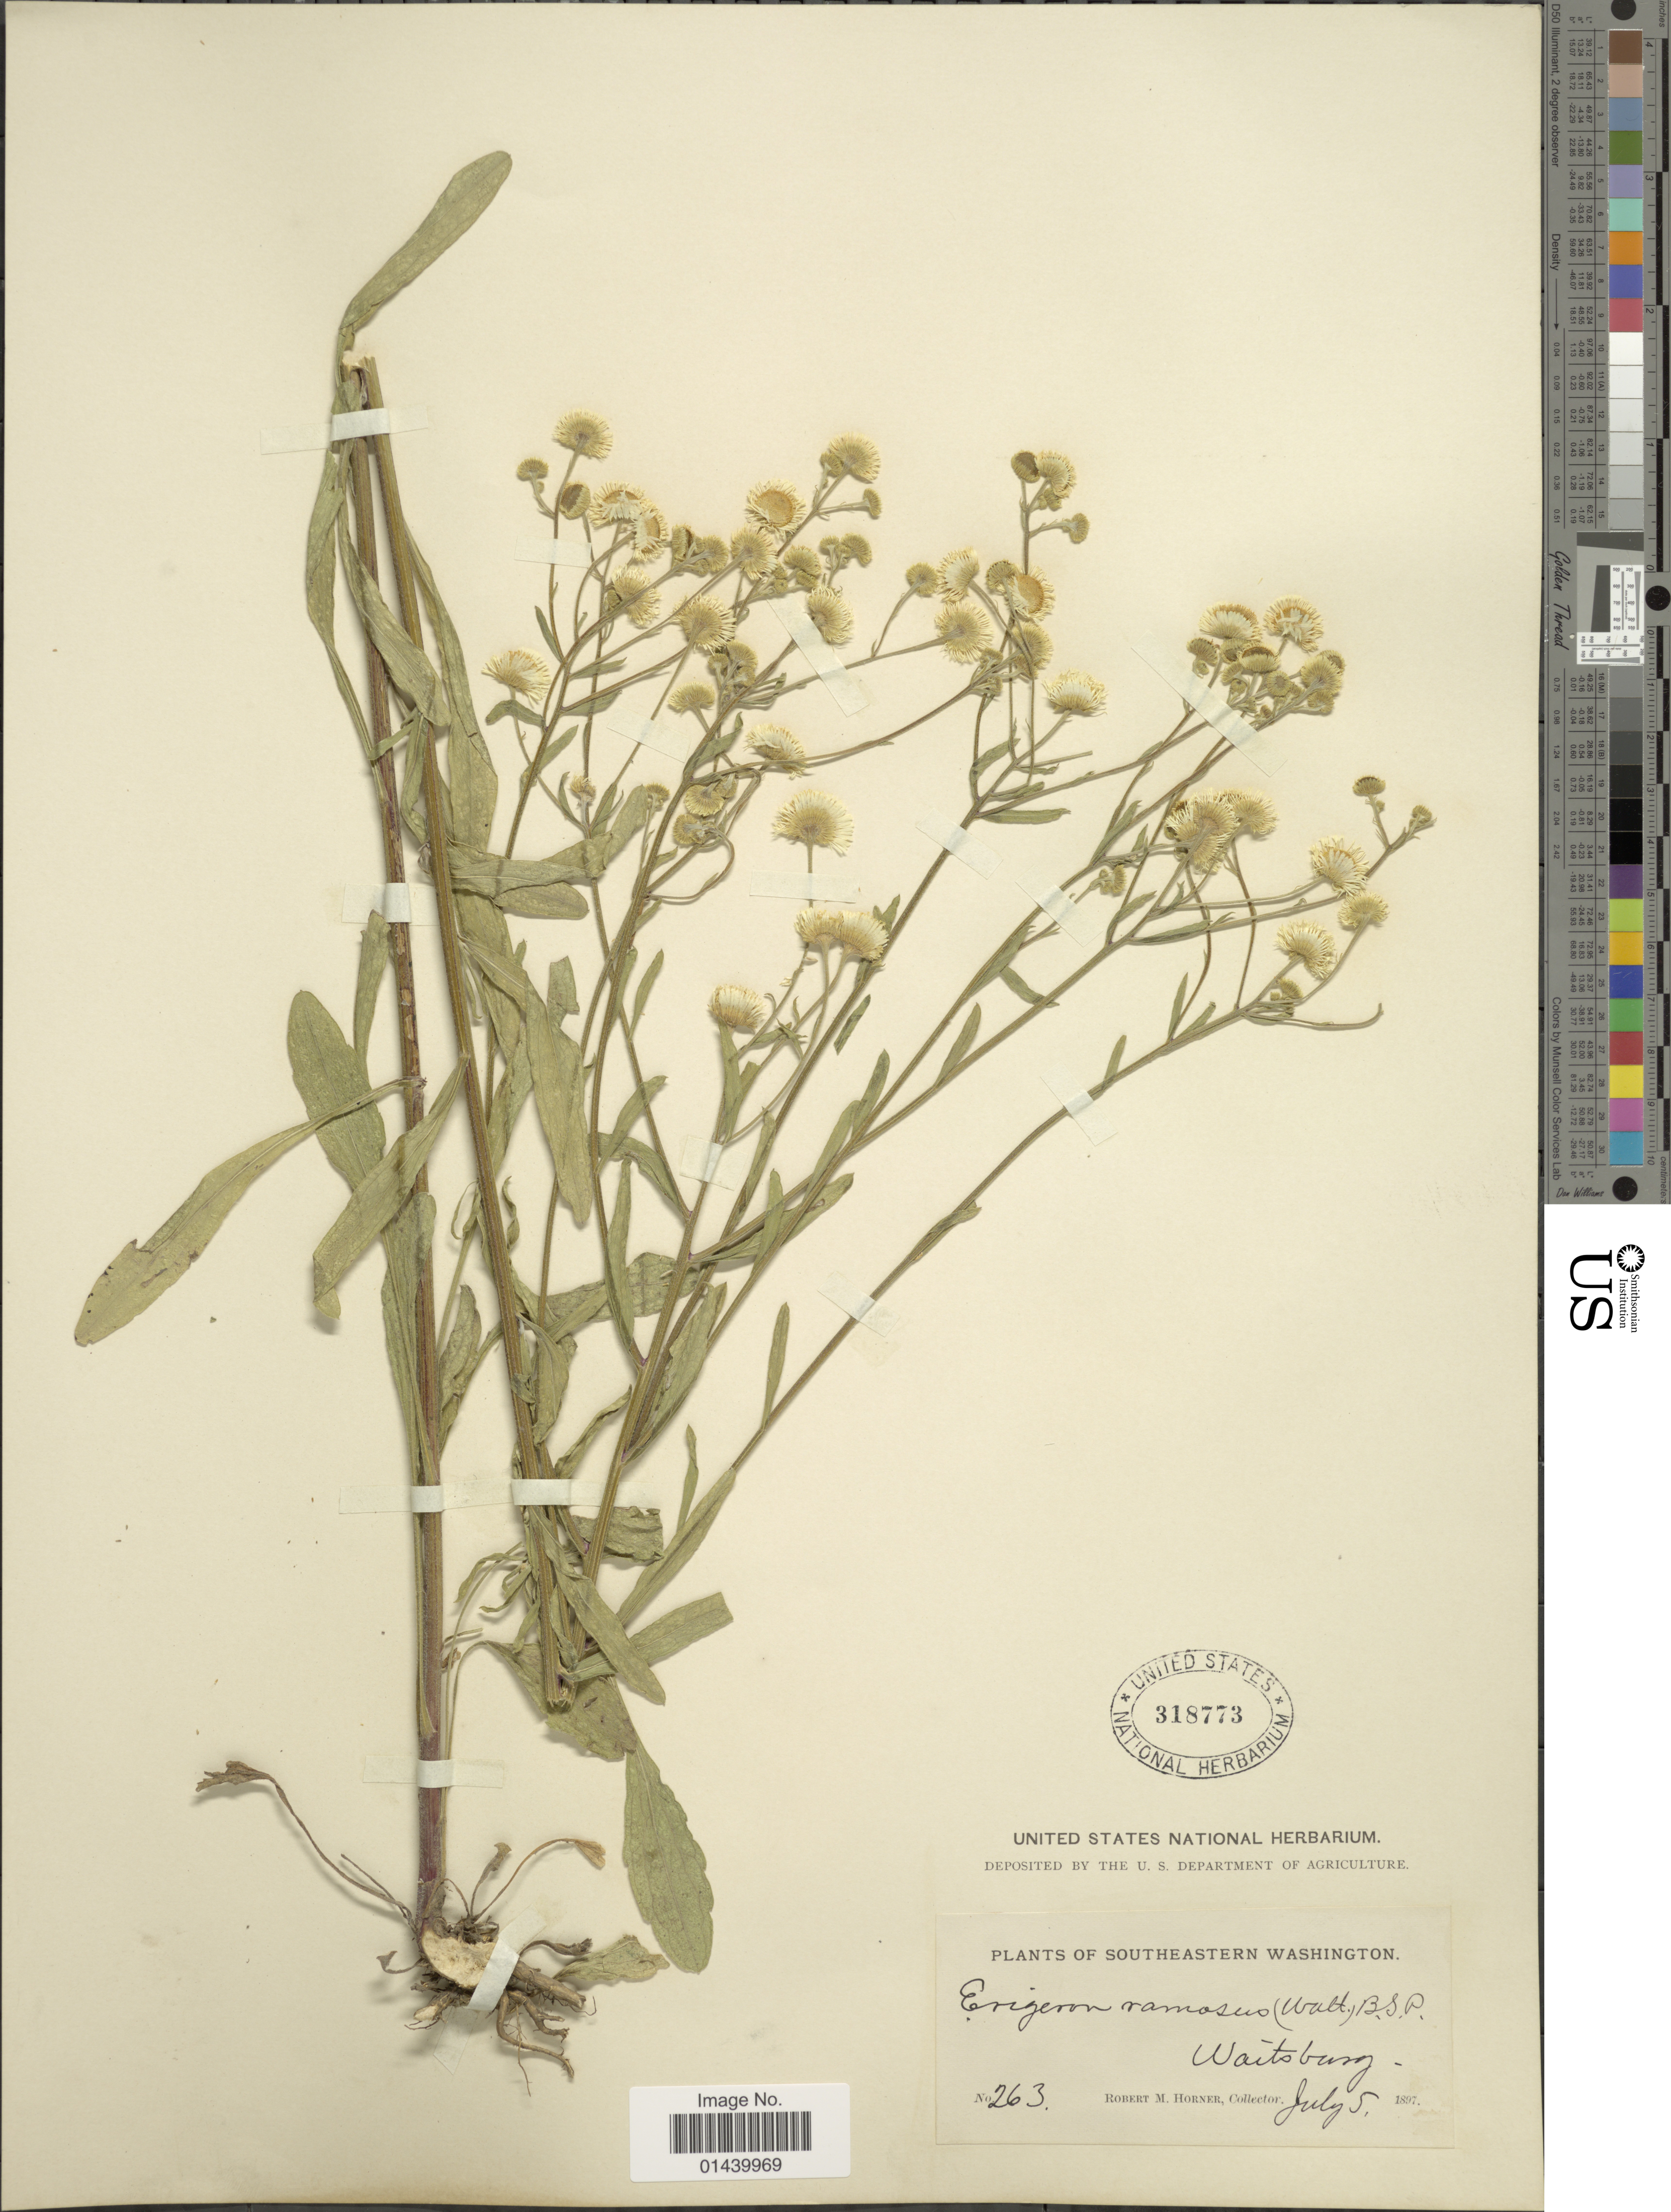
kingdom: Plantae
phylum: Tracheophyta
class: Magnoliopsida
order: Asterales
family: Asteraceae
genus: Erigeron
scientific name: Erigeron strigosus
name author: Muhl. ex Willd.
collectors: R. Horner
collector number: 263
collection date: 1897-07-05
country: United States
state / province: Washington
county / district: Walla Walla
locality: Southeastern Washington. Waitsburg.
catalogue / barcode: US 318773